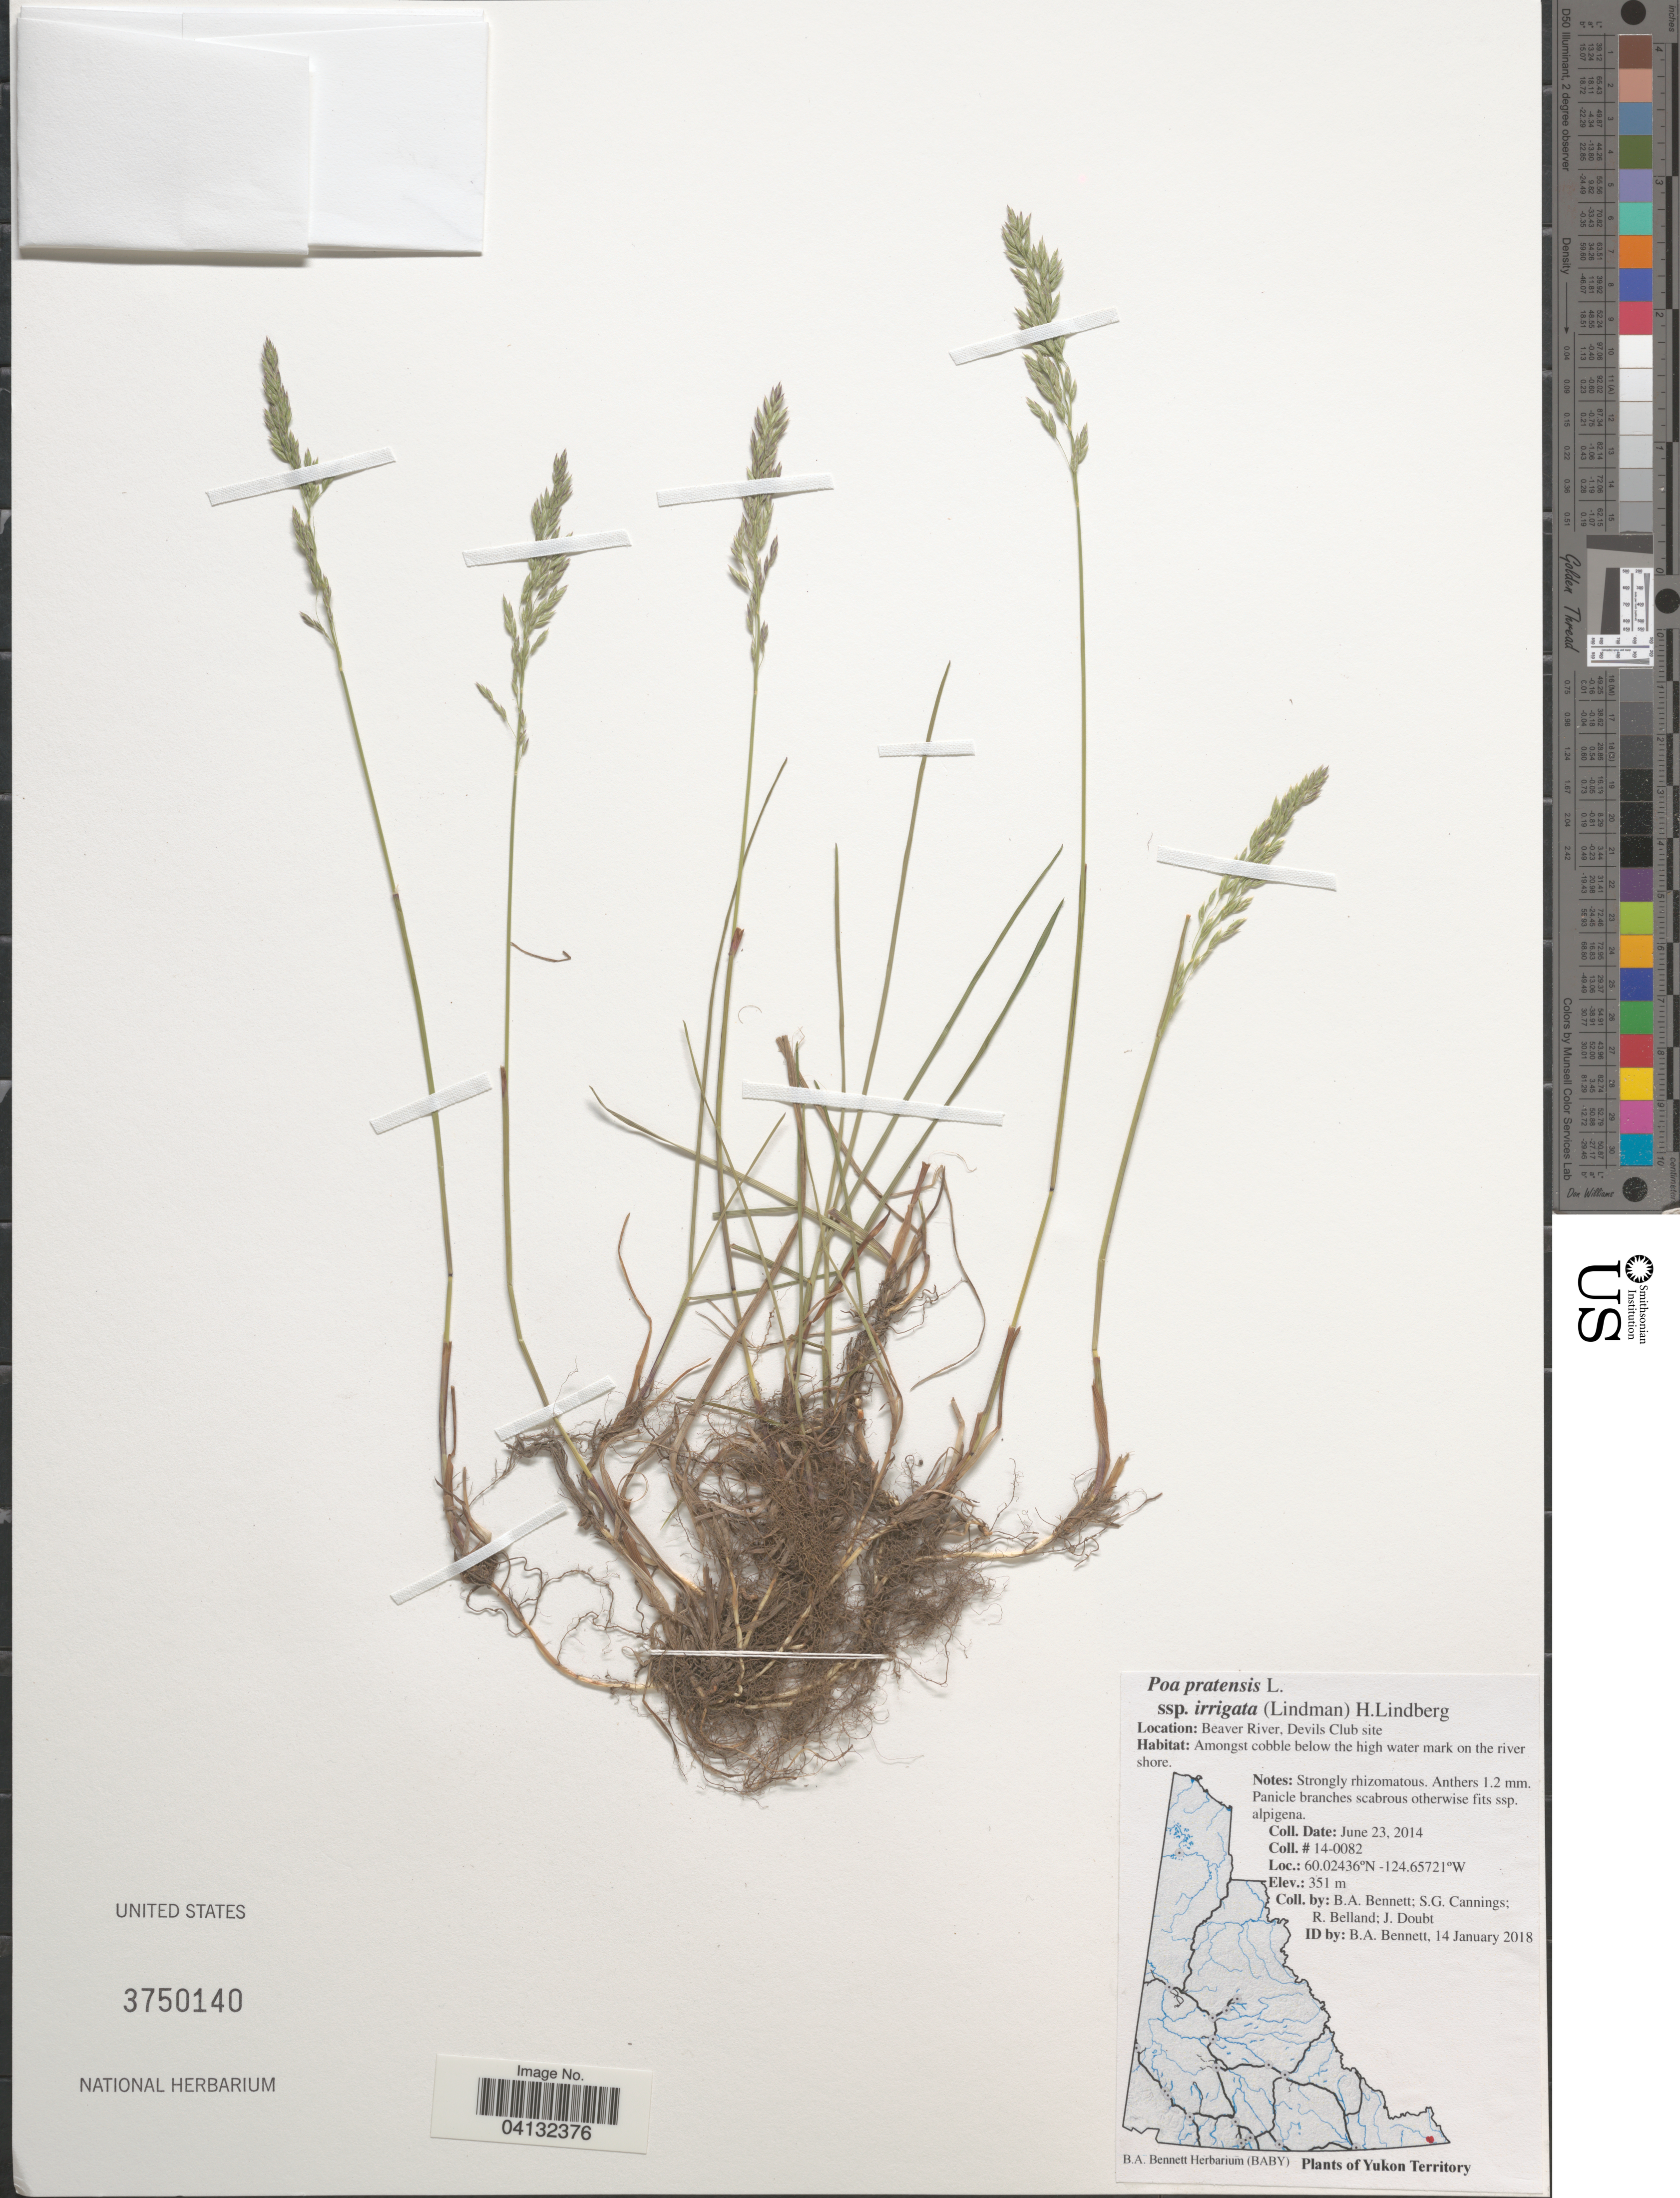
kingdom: Plantae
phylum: Tracheophyta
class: Liliopsida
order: Poales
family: Poaceae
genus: Poa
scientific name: Poa pratensis subsp. irrigata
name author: (Lindm.) H. Lindb.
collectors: B. A. Bennett, S. Cannings, R. Belland & J. Doubt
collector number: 14-0082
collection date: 2014-06-23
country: Canada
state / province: Yukon Territory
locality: Beaver River, Devils Club site.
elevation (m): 351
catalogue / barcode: US 3750140